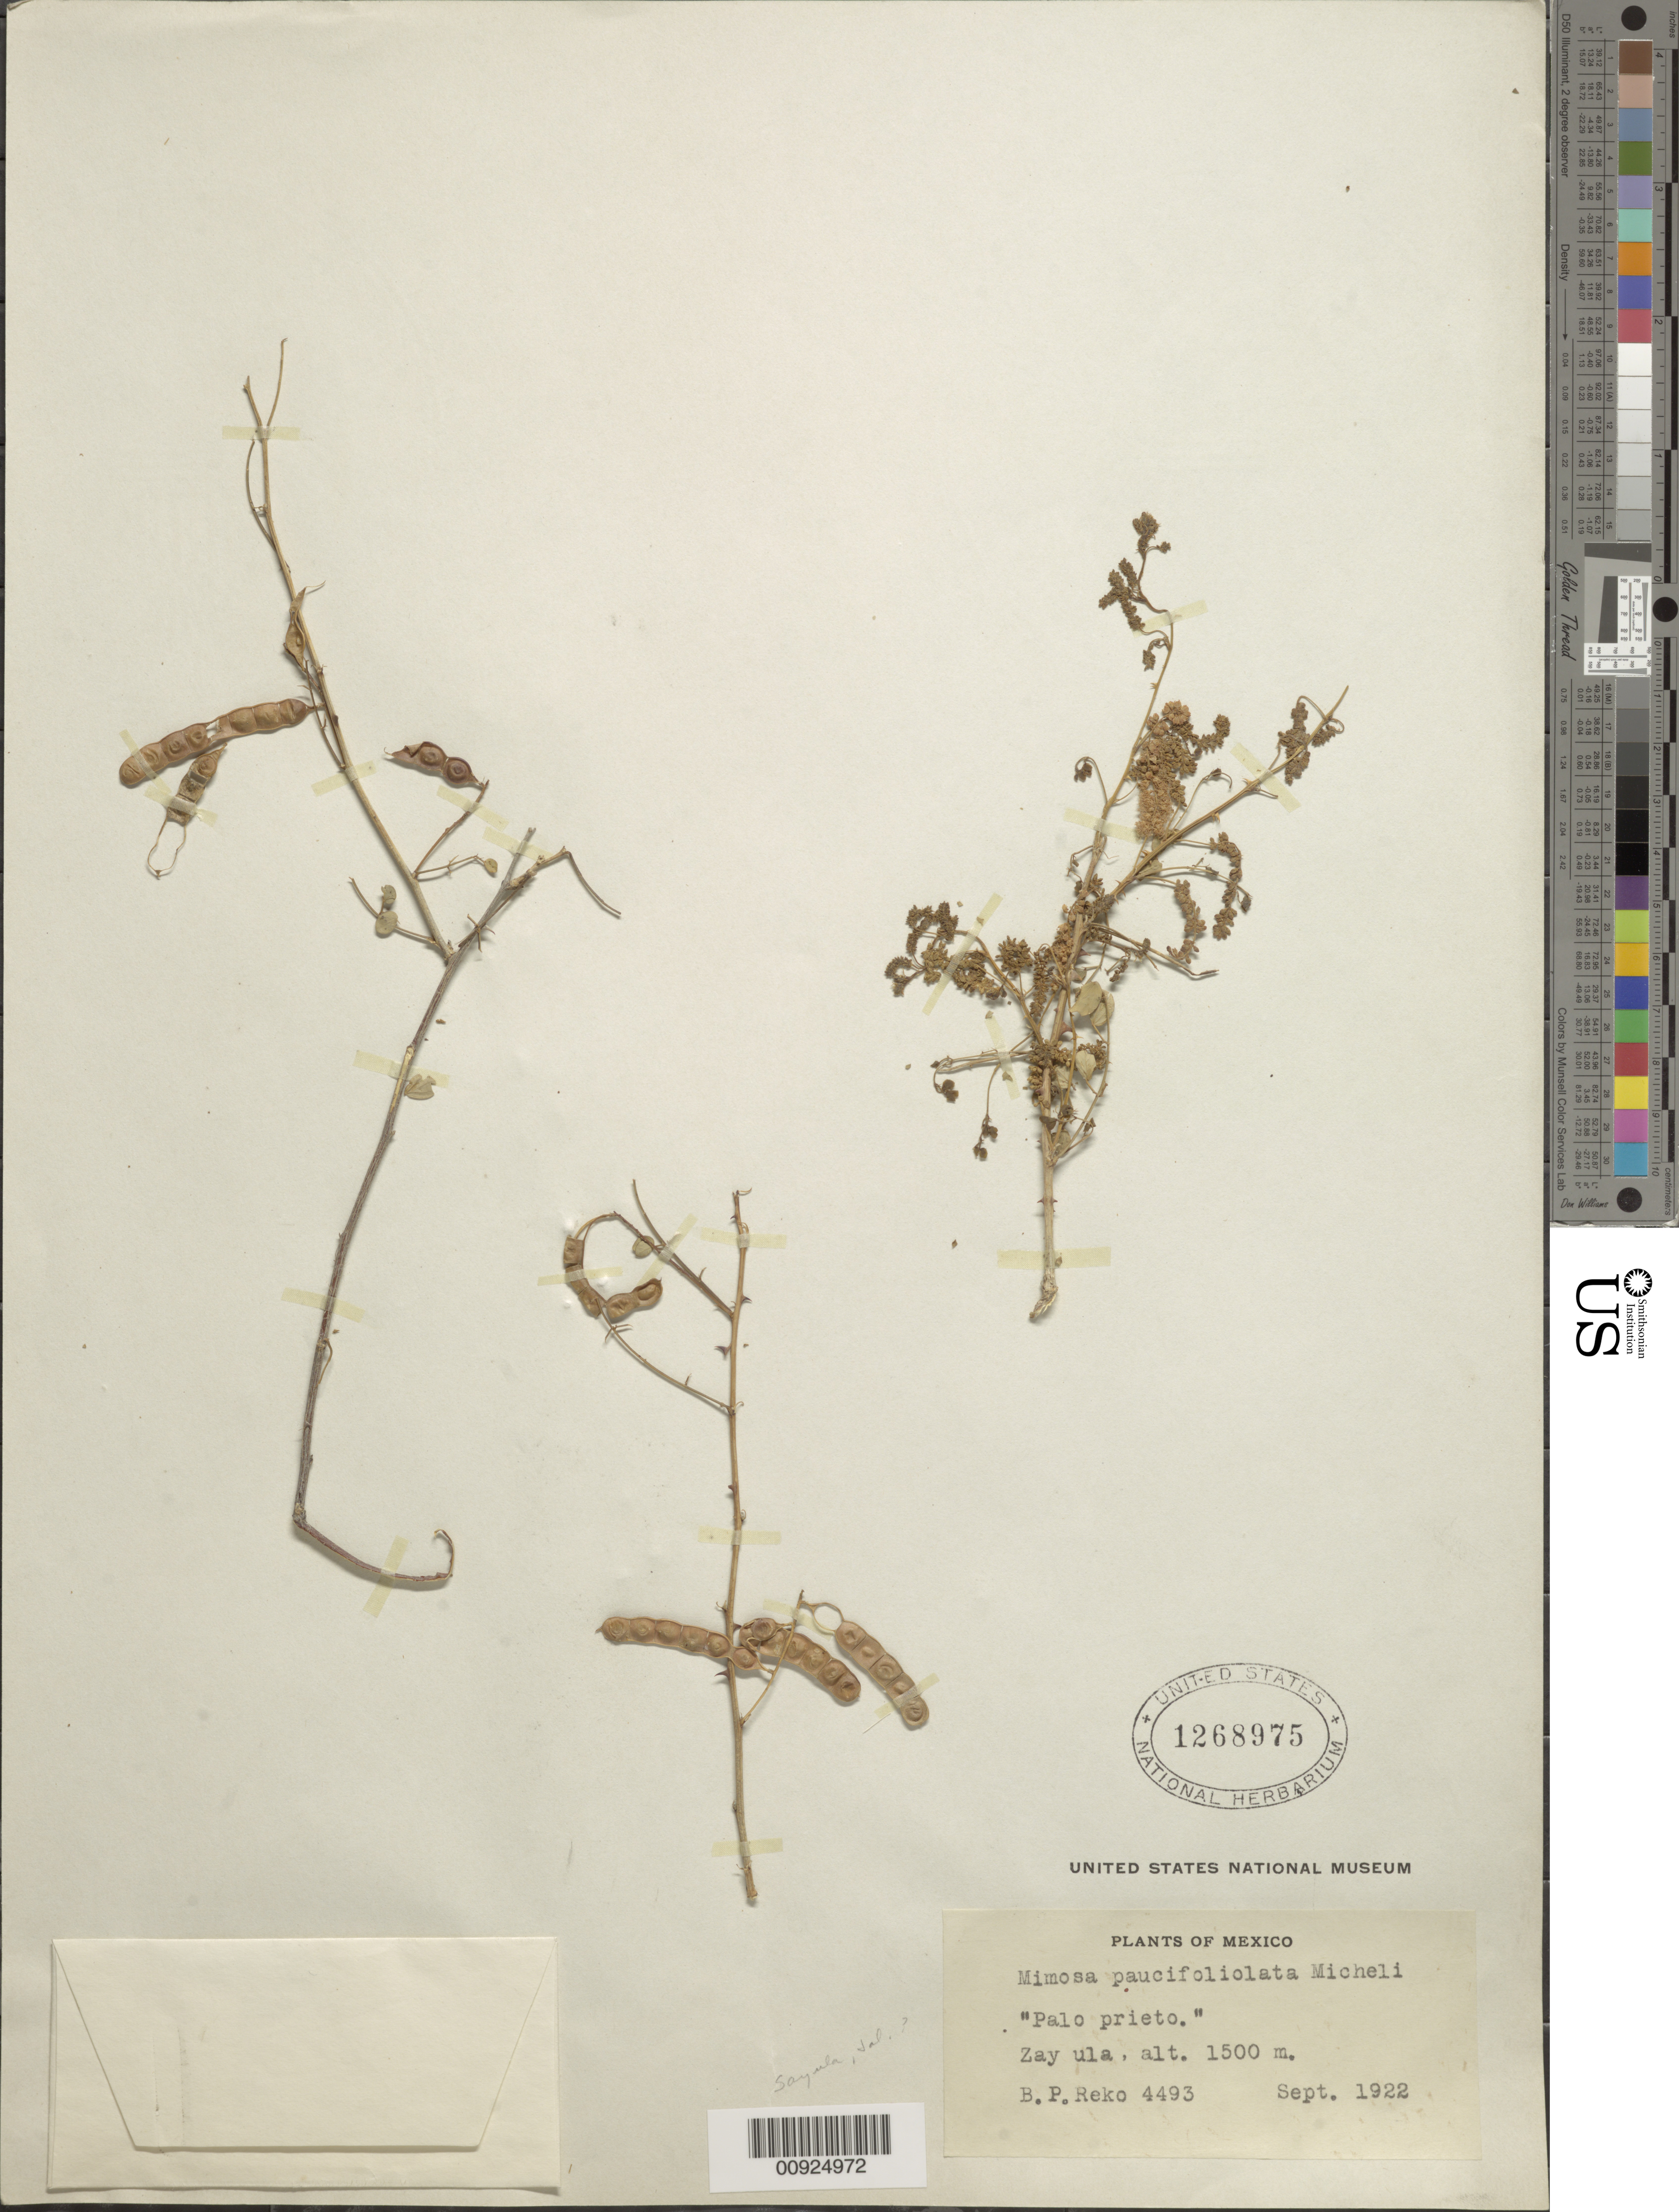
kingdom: Plantae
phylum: Tracheophyta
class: Magnoliopsida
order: Fabales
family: Fabaceae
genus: Mimosa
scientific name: Mimosa paucifoliolata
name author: Micheli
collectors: B. P. Reko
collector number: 4493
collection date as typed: Sep 1922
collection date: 1922-09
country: Mexico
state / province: Jalisco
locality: Zayula.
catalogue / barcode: US 1268975